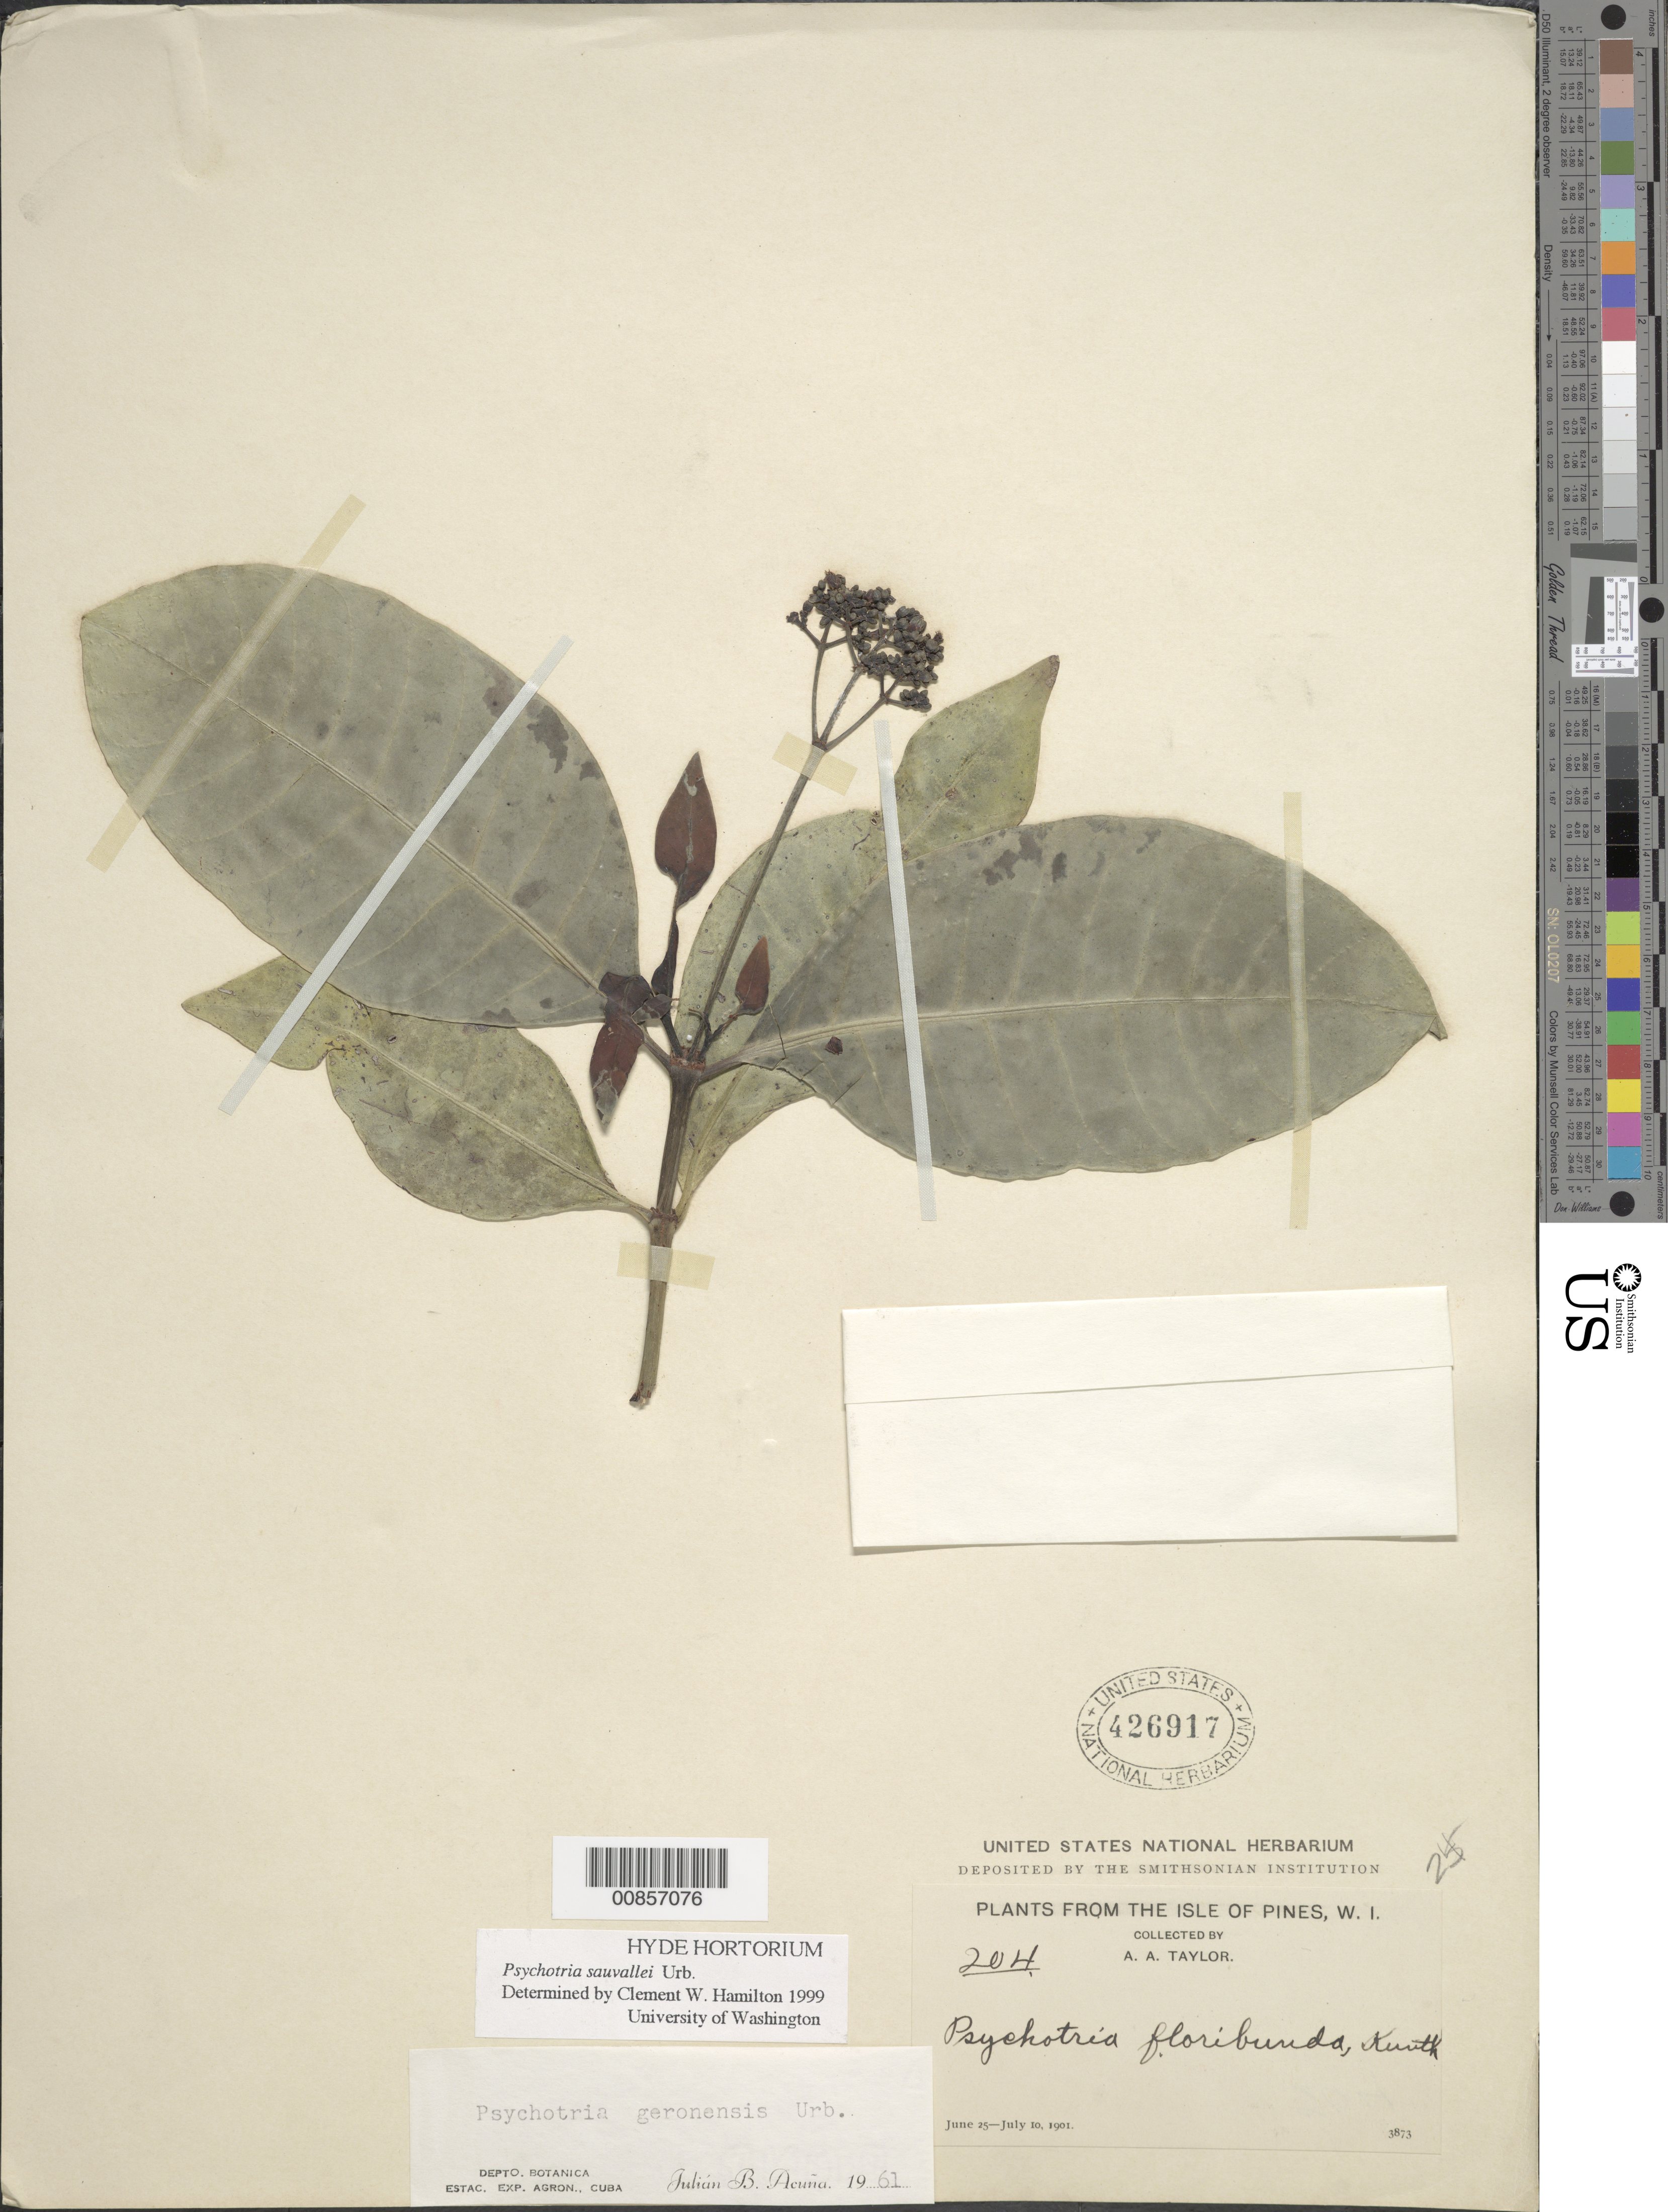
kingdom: Plantae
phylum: Tracheophyta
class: Magnoliopsida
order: Gentianales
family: Rubiaceae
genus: Psychotria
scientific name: Psychotria sauvallei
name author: Urb.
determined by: Hamilton, C. W.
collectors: A. A. Taylor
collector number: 204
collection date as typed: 25 Jun 1901 to 10 Jul 1901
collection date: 1901-06-25/1901-07-10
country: Cuba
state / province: Isla de La Juventud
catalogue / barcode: US 426917